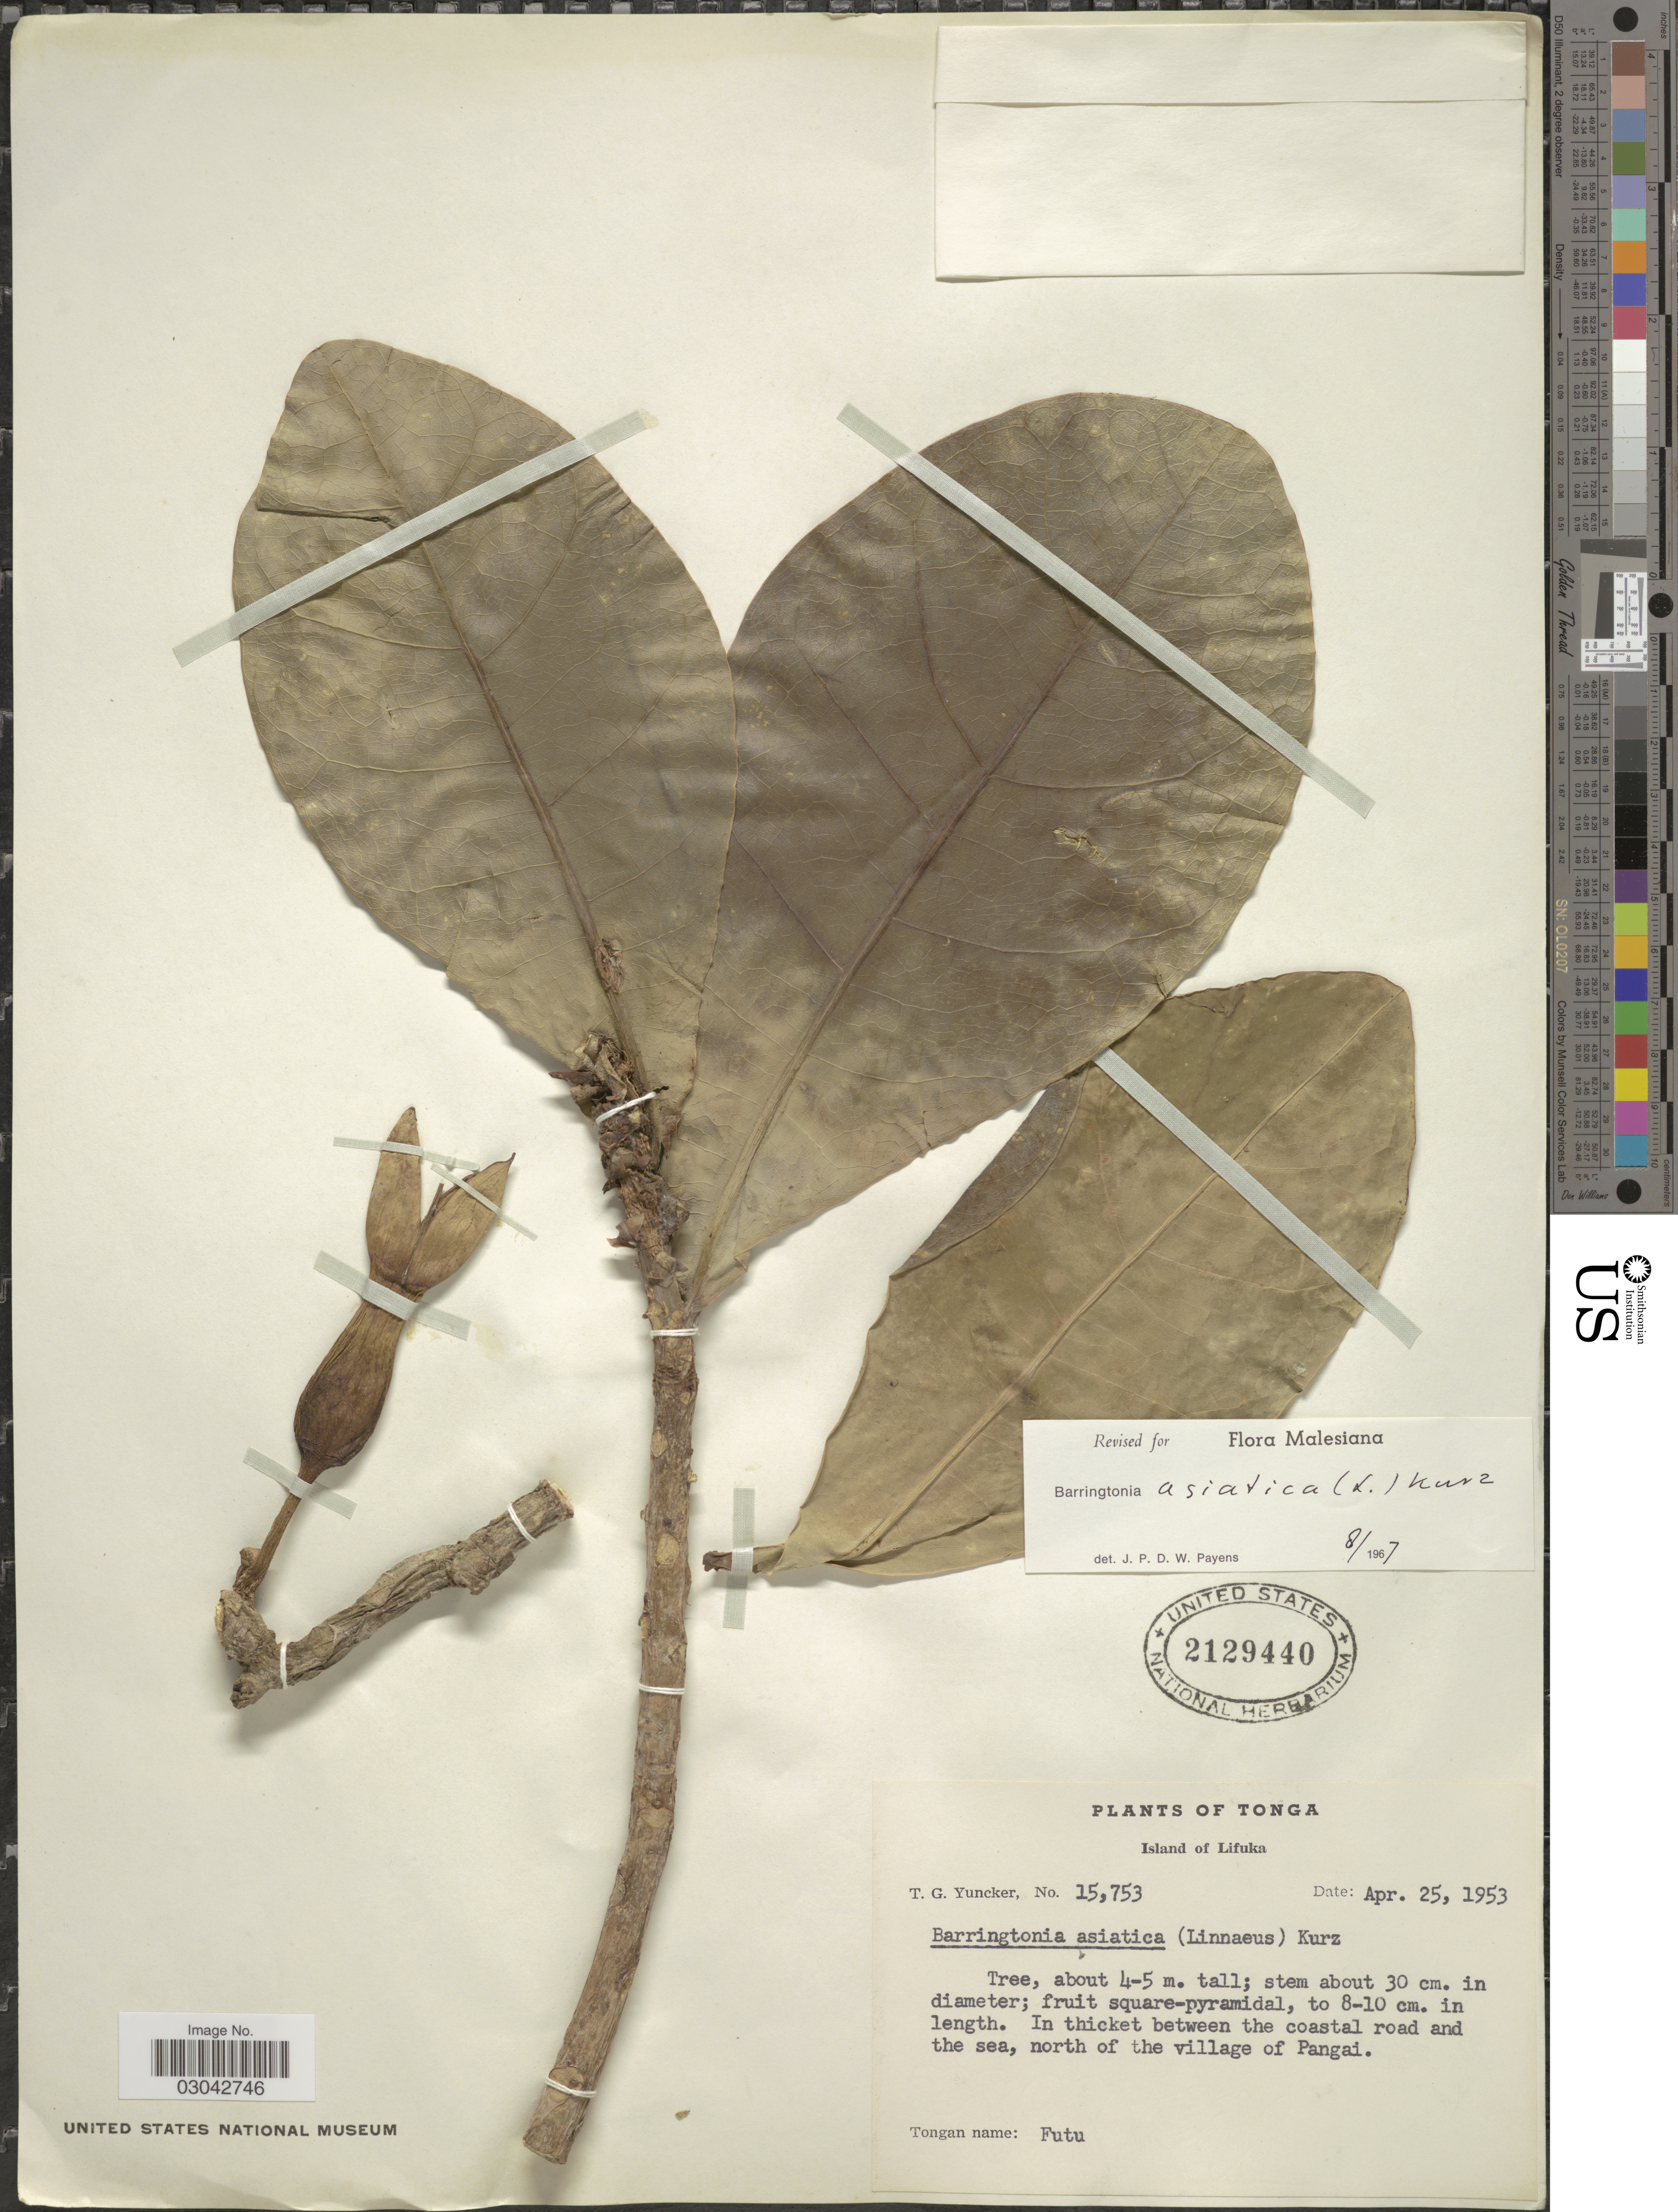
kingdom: Plantae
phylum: Tracheophyta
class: Magnoliopsida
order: Ericales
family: Lecythidaceae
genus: Barringtonia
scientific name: Barringtonia asiatica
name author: (L.) Kurz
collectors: T. G. Yuncker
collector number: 15753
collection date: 1953-04-25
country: Tonga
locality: Island of Lifuka. In thicket between the coastal road and the sea, north of the village of Pangai.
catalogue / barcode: US 2129440